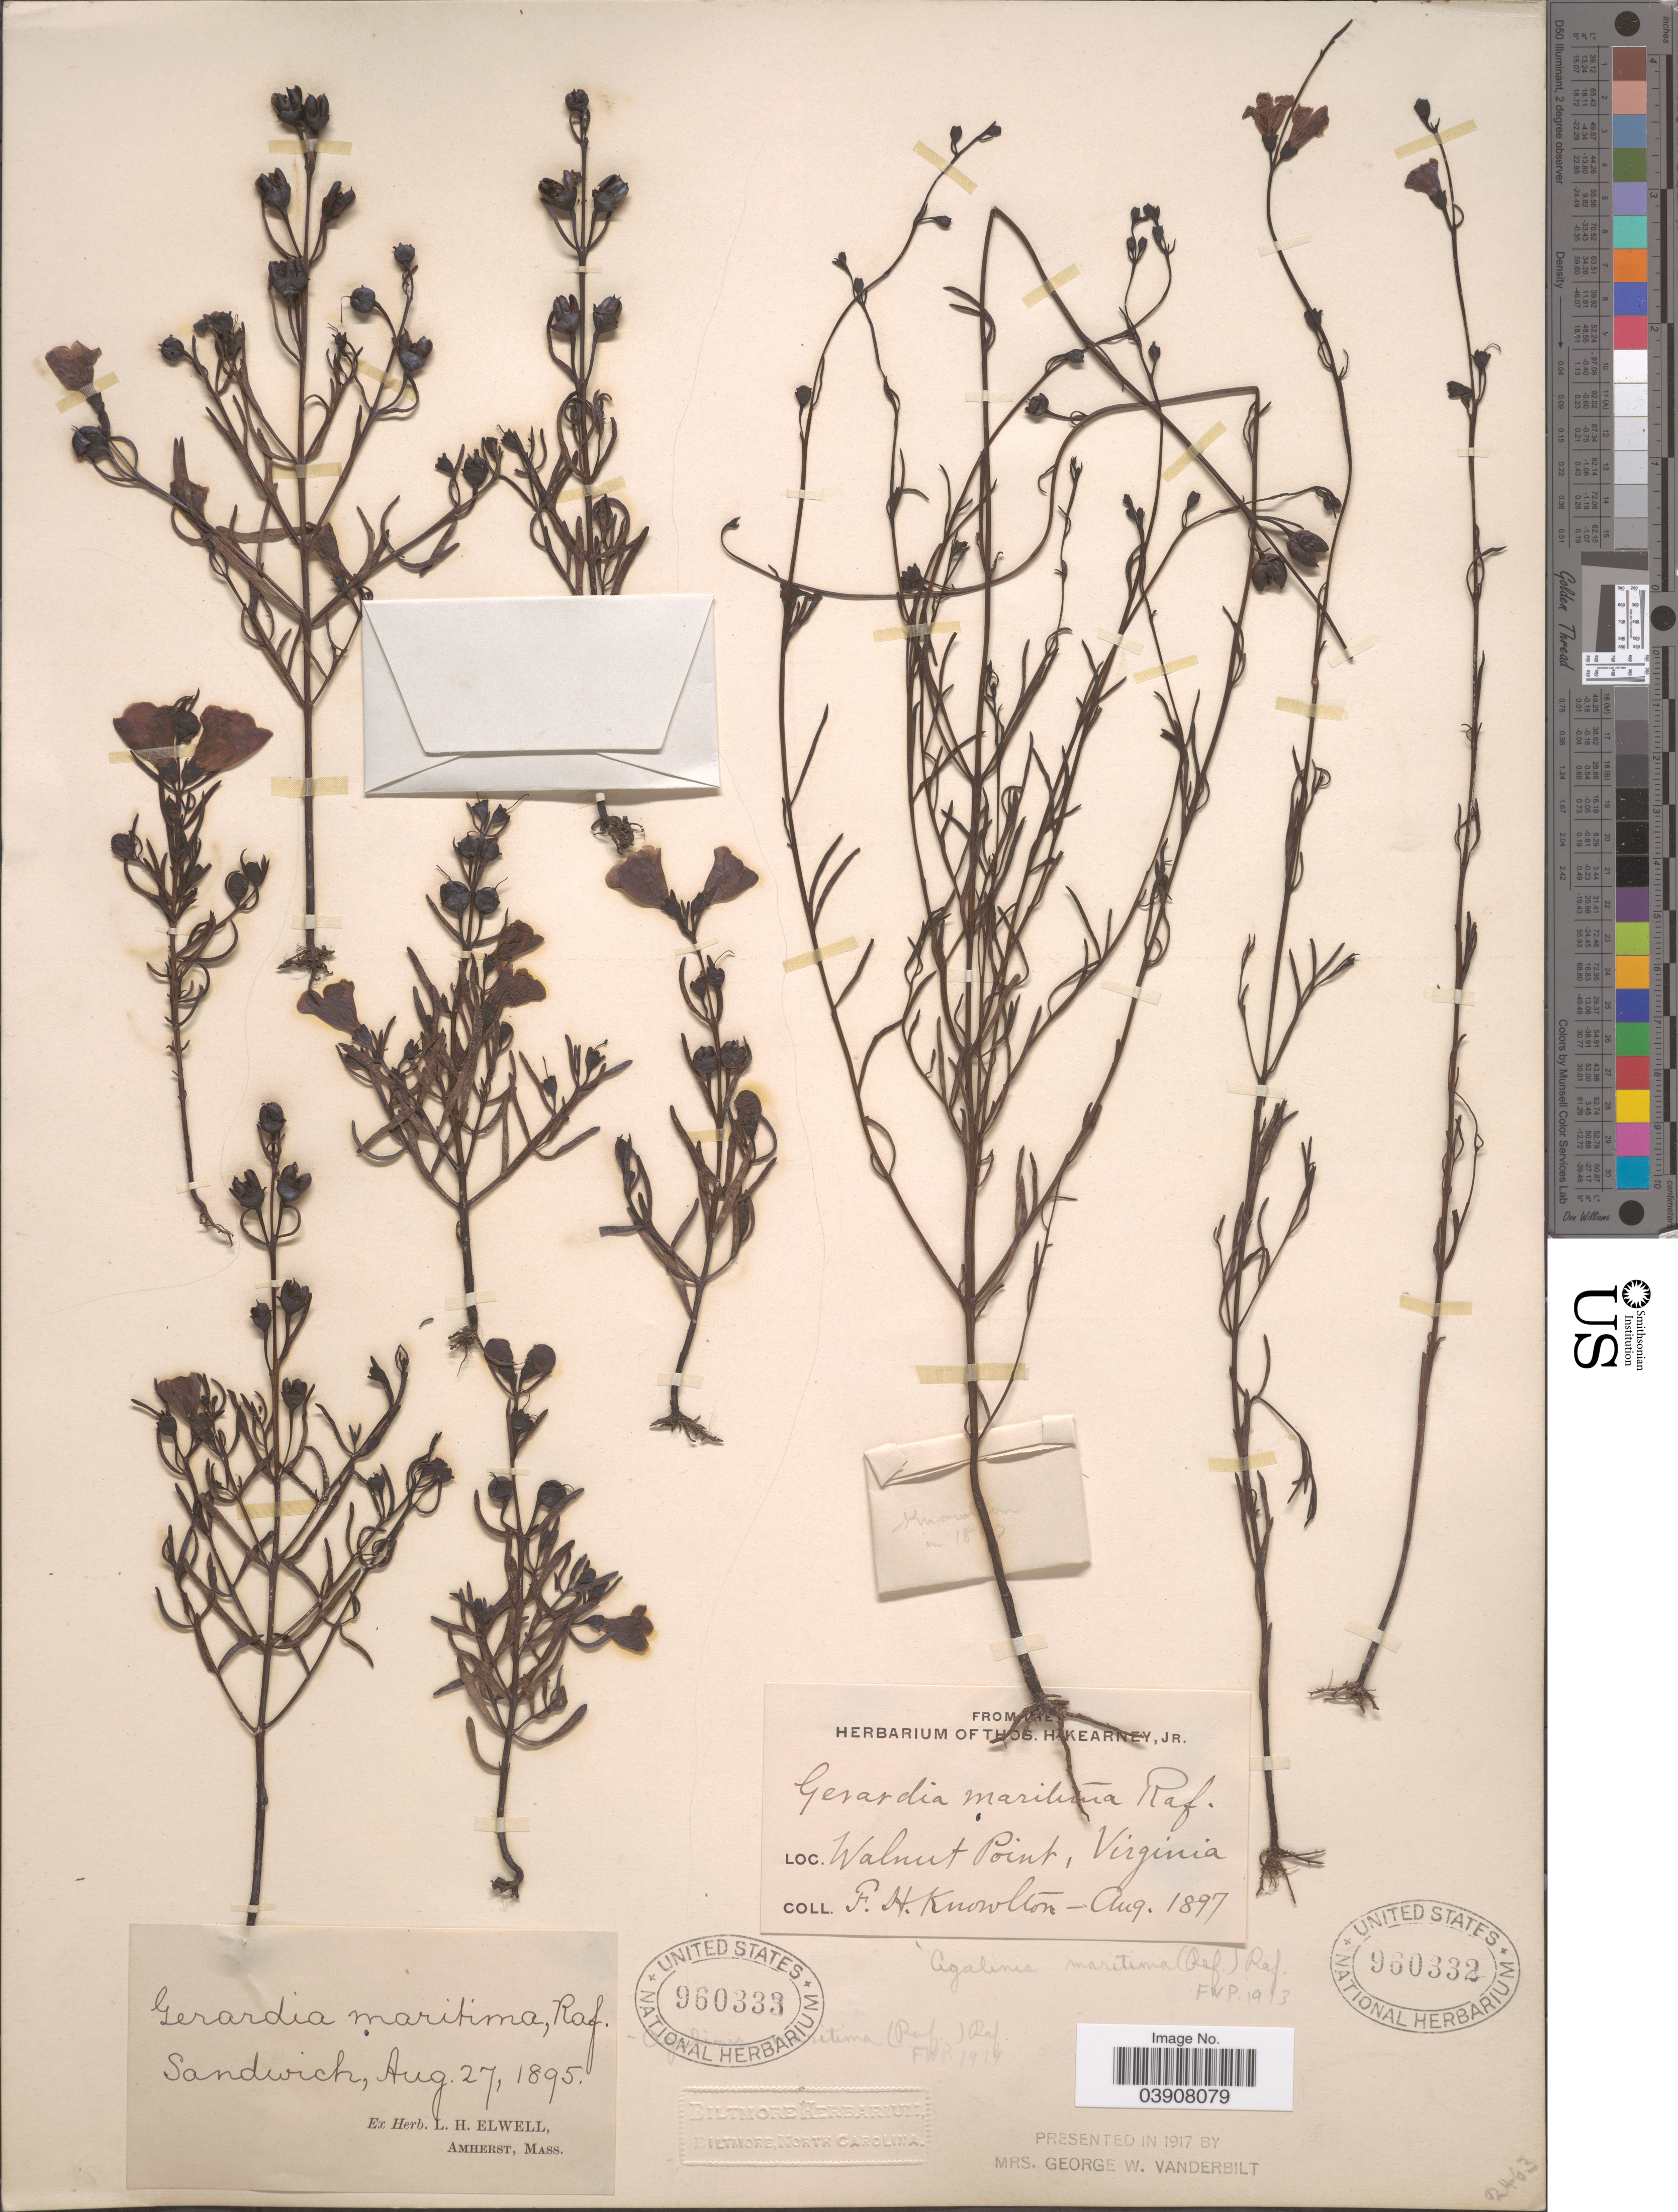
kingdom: Plantae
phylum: Tracheophyta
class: Magnoliopsida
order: Lamiales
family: Orobanchaceae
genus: Agalinis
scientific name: Agalinis maritima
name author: (Raf.) Raf.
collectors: ex herb. L. H. Elwell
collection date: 1895-08-27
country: United States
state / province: Massachusetts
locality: Sandwich.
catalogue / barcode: US 960333-2